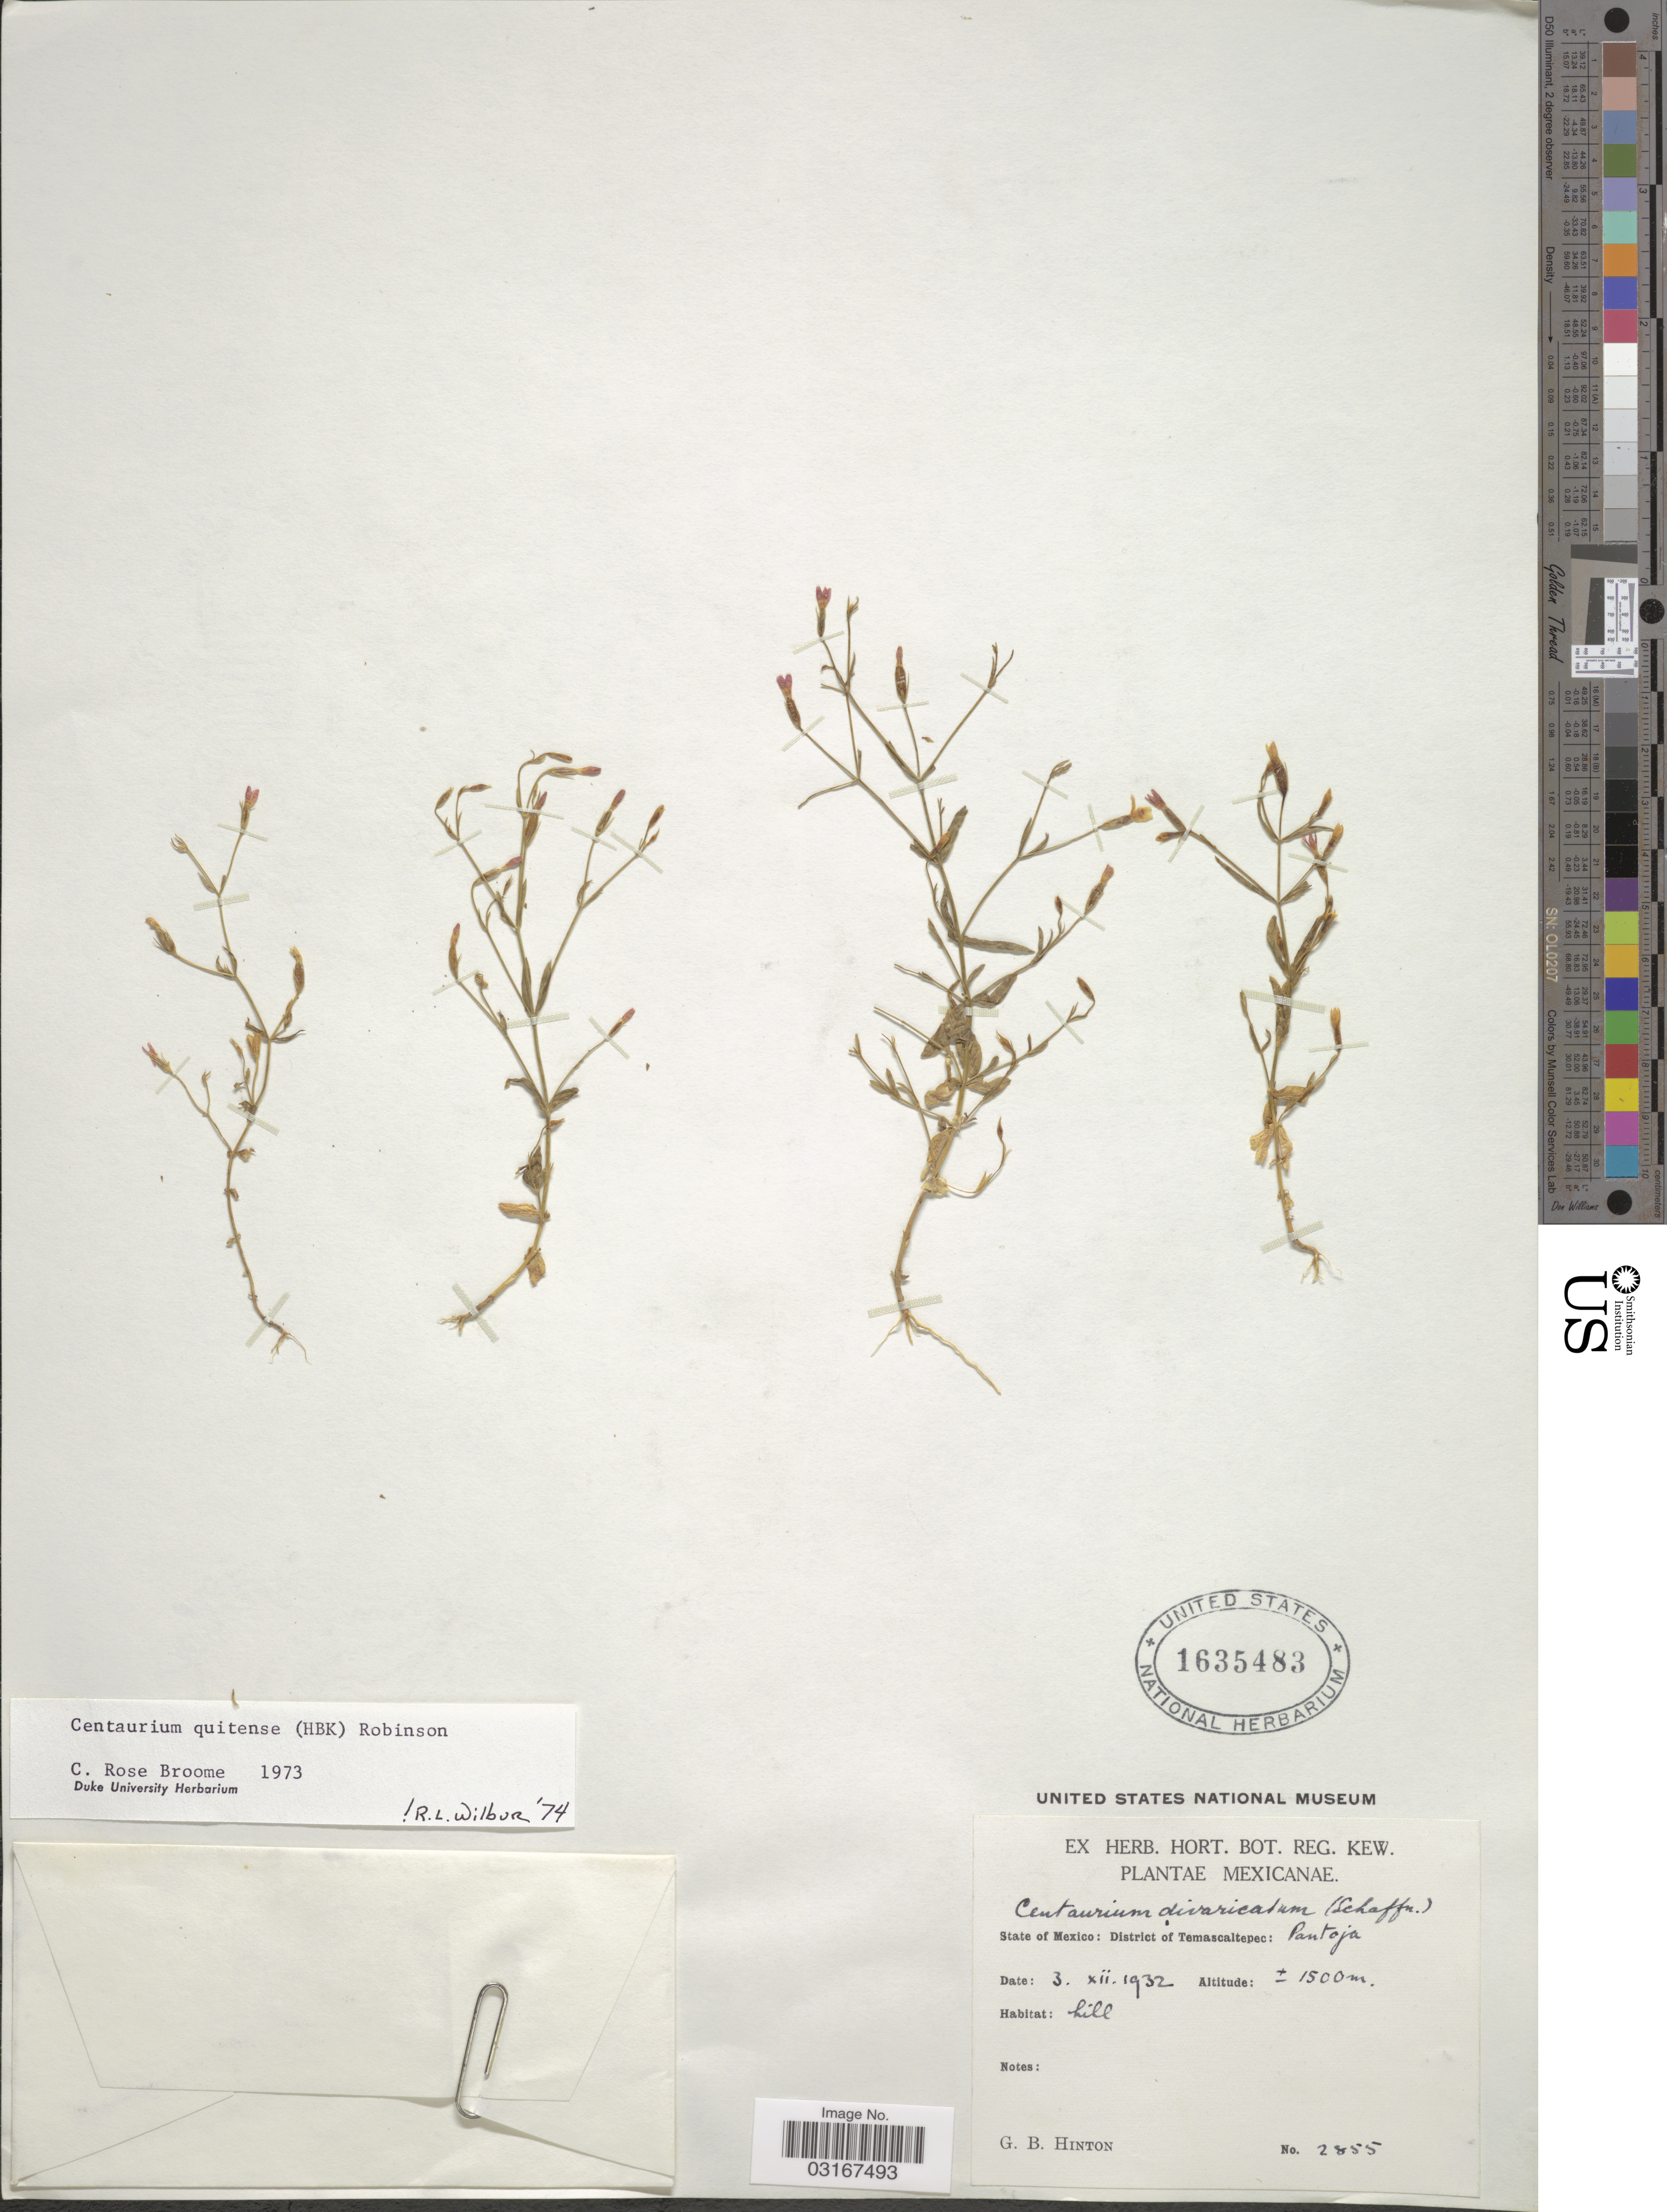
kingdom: Plantae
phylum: Tracheophyta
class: Magnoliopsida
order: Gentianales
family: Gentianaceae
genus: Centaurium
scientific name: Centaurium quitense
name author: (Kunth) B.L. Rob.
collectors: G. B. Hinton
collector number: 2855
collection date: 1932-12-03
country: Mexico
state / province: México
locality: District of Temascaltepec: Pantoja.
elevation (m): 1500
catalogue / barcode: US 1635483